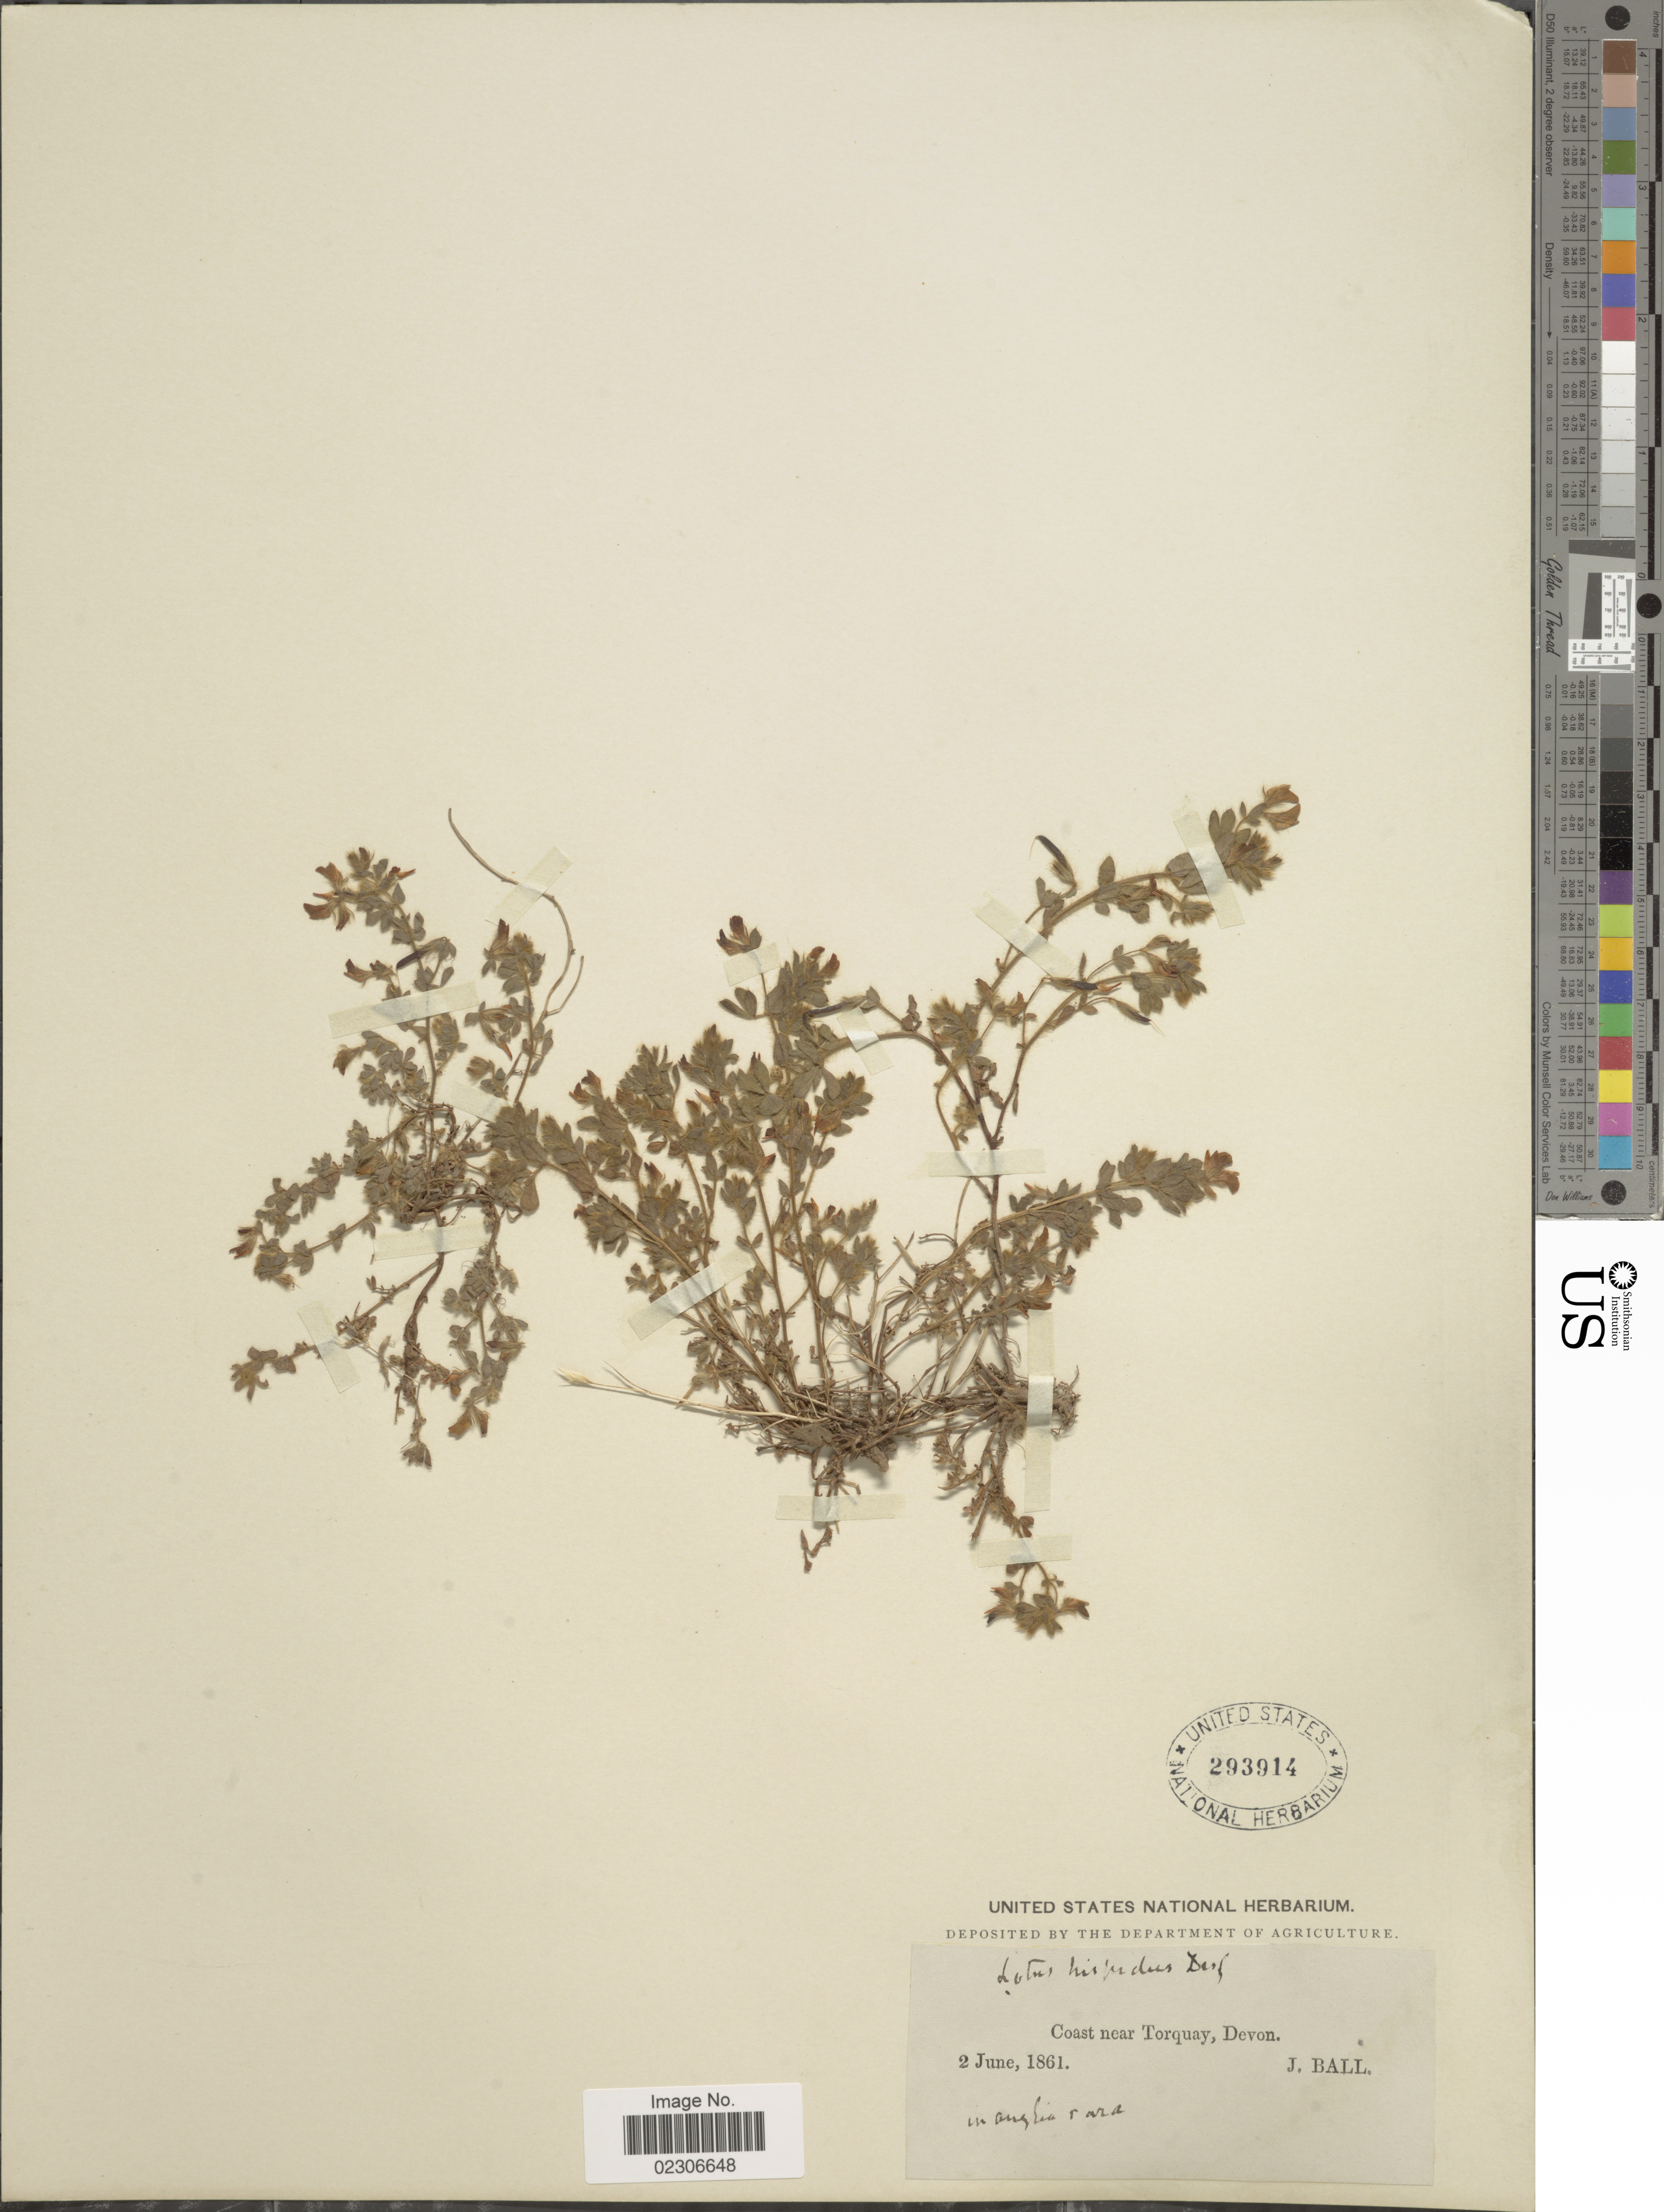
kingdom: Plantae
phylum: Tracheophyta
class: Magnoliopsida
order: Fabales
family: Fabaceae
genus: Lotus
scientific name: Lotus hispidus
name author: DC.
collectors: J. Ball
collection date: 1861-06-02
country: United Kingdom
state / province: England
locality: Coast near Torquay, Devon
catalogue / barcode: US 293914